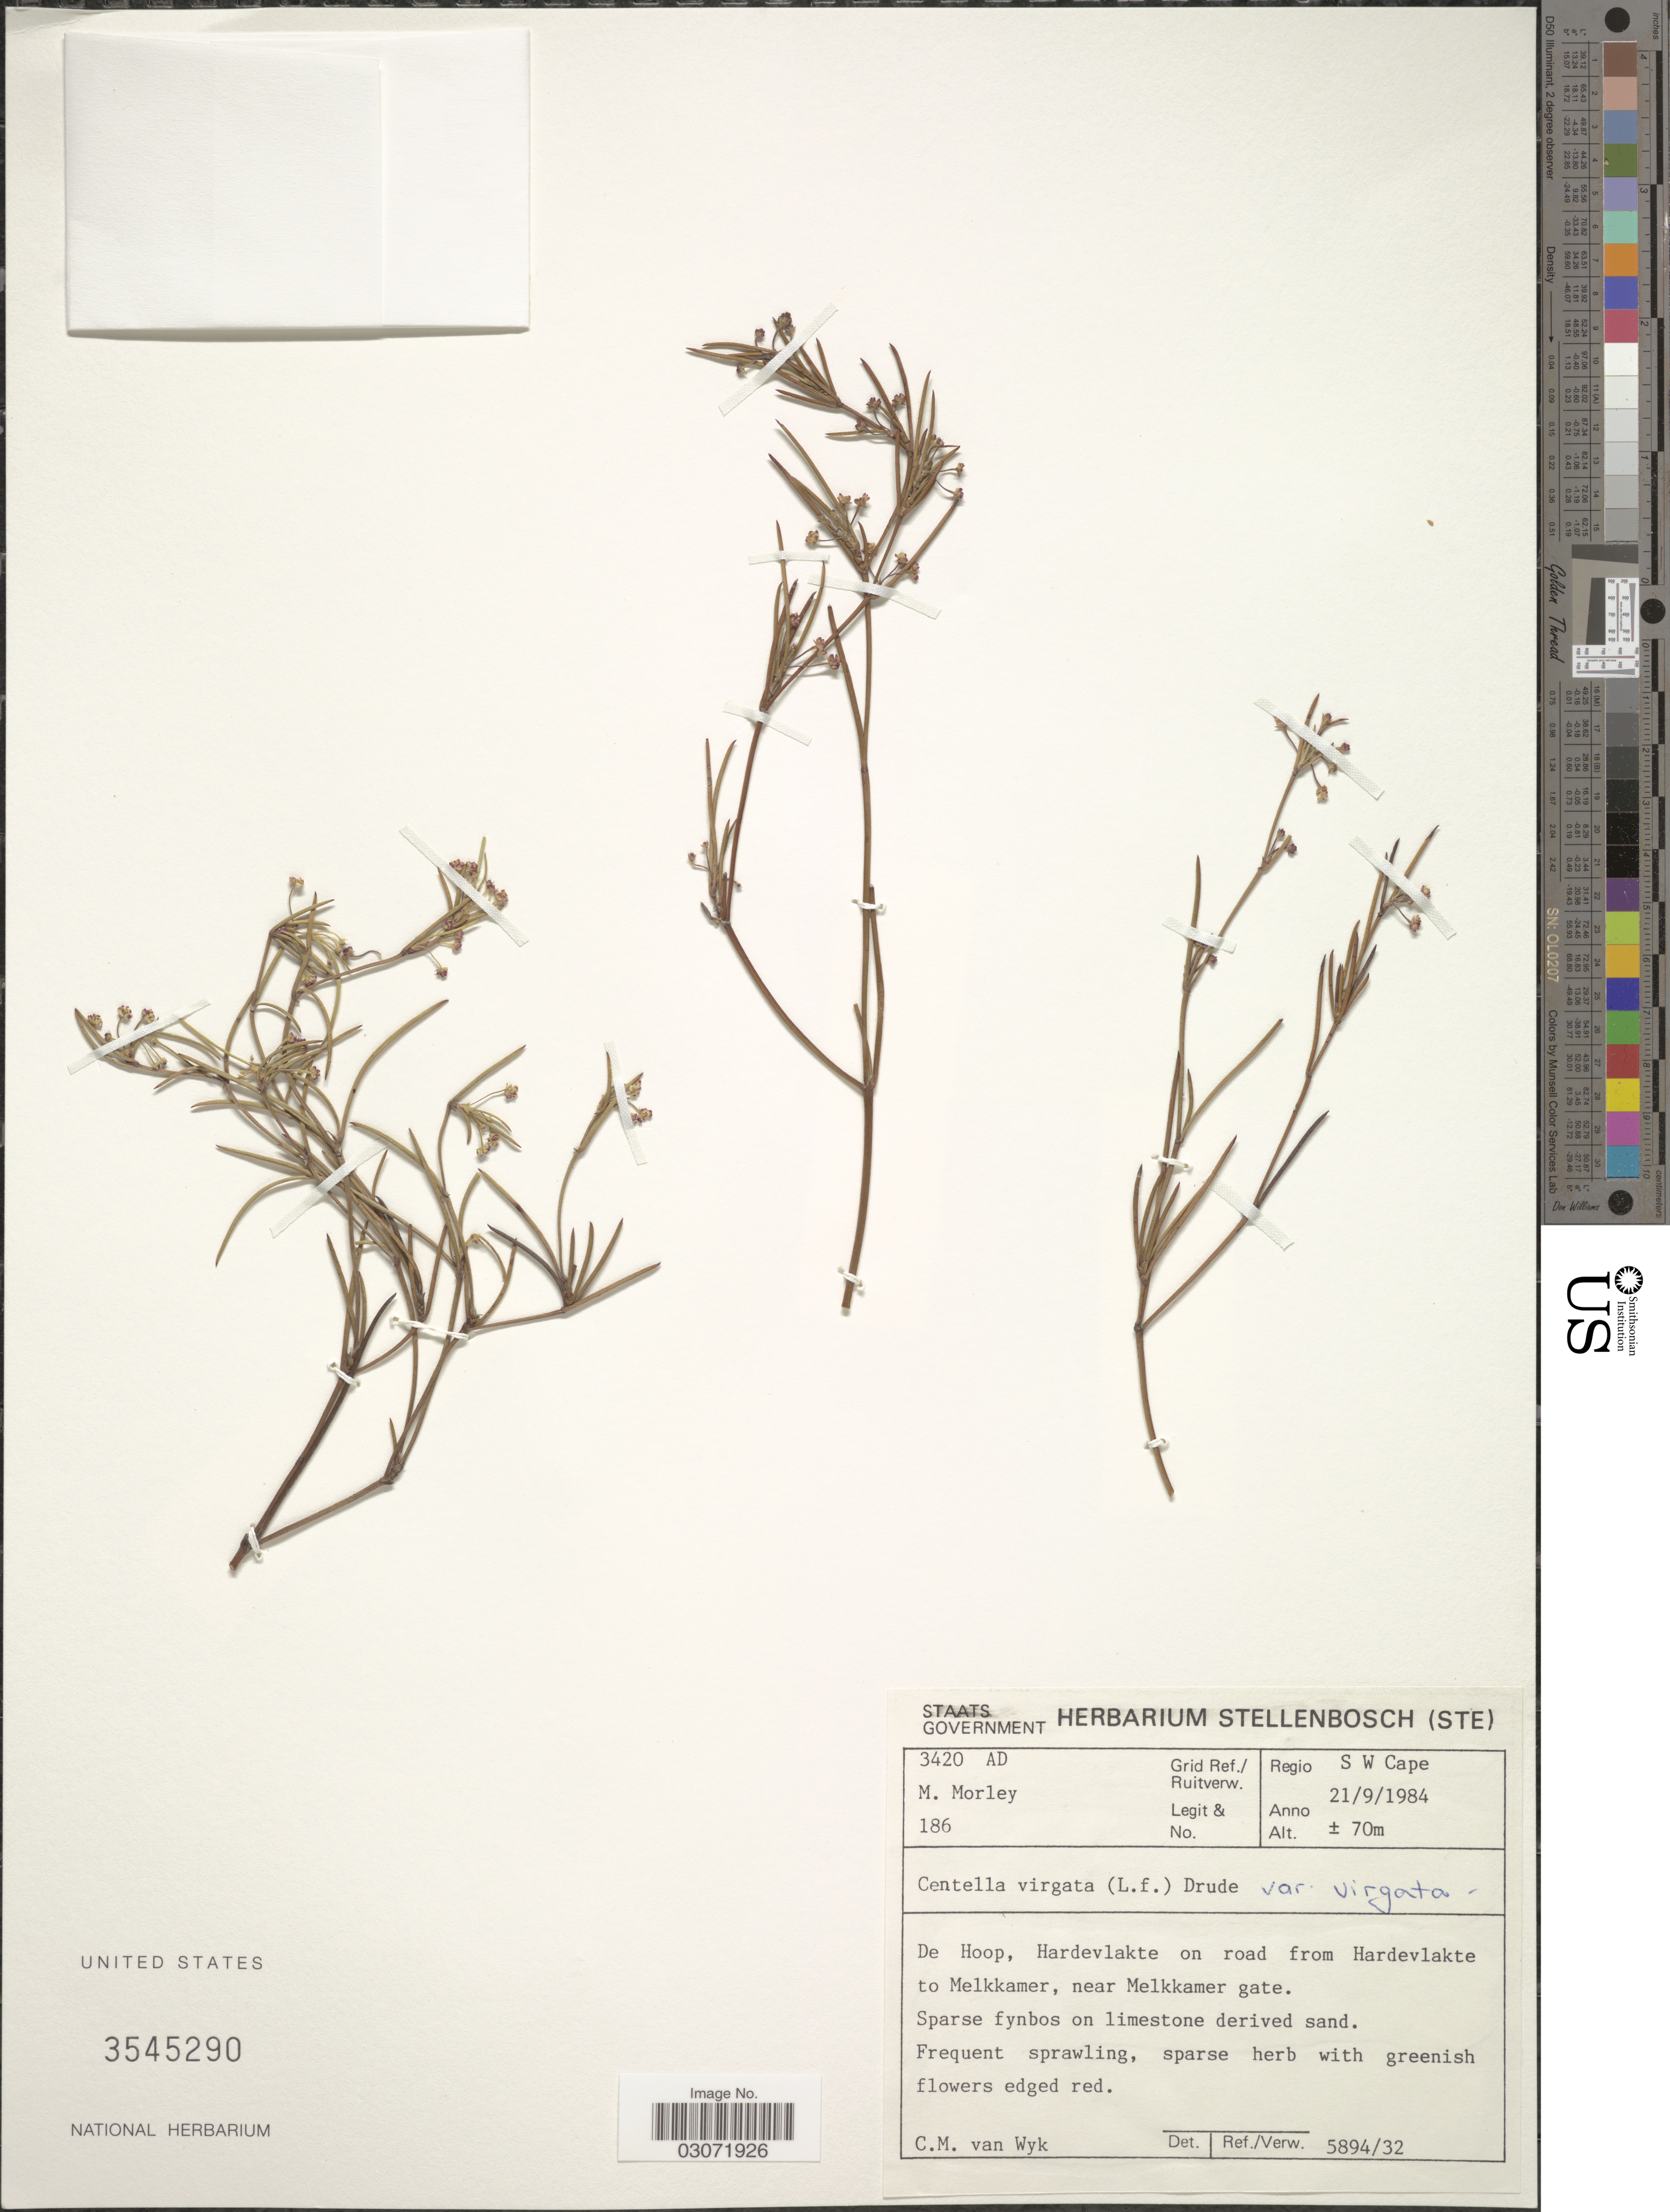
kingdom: Plantae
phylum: Tracheophyta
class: Magnoliopsida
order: Apiales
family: Apiaceae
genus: Centella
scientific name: Centella virgata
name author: (L. f.) Drude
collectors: M. Morley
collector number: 186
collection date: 1984-09-21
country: South Africa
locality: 3420 AD Grid Ref. Regio S W Cape. De Hoop, Hardevlakte on road from Hardevlakte to Melkkamer, near Melkkamer gate.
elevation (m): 70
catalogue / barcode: US 3545290